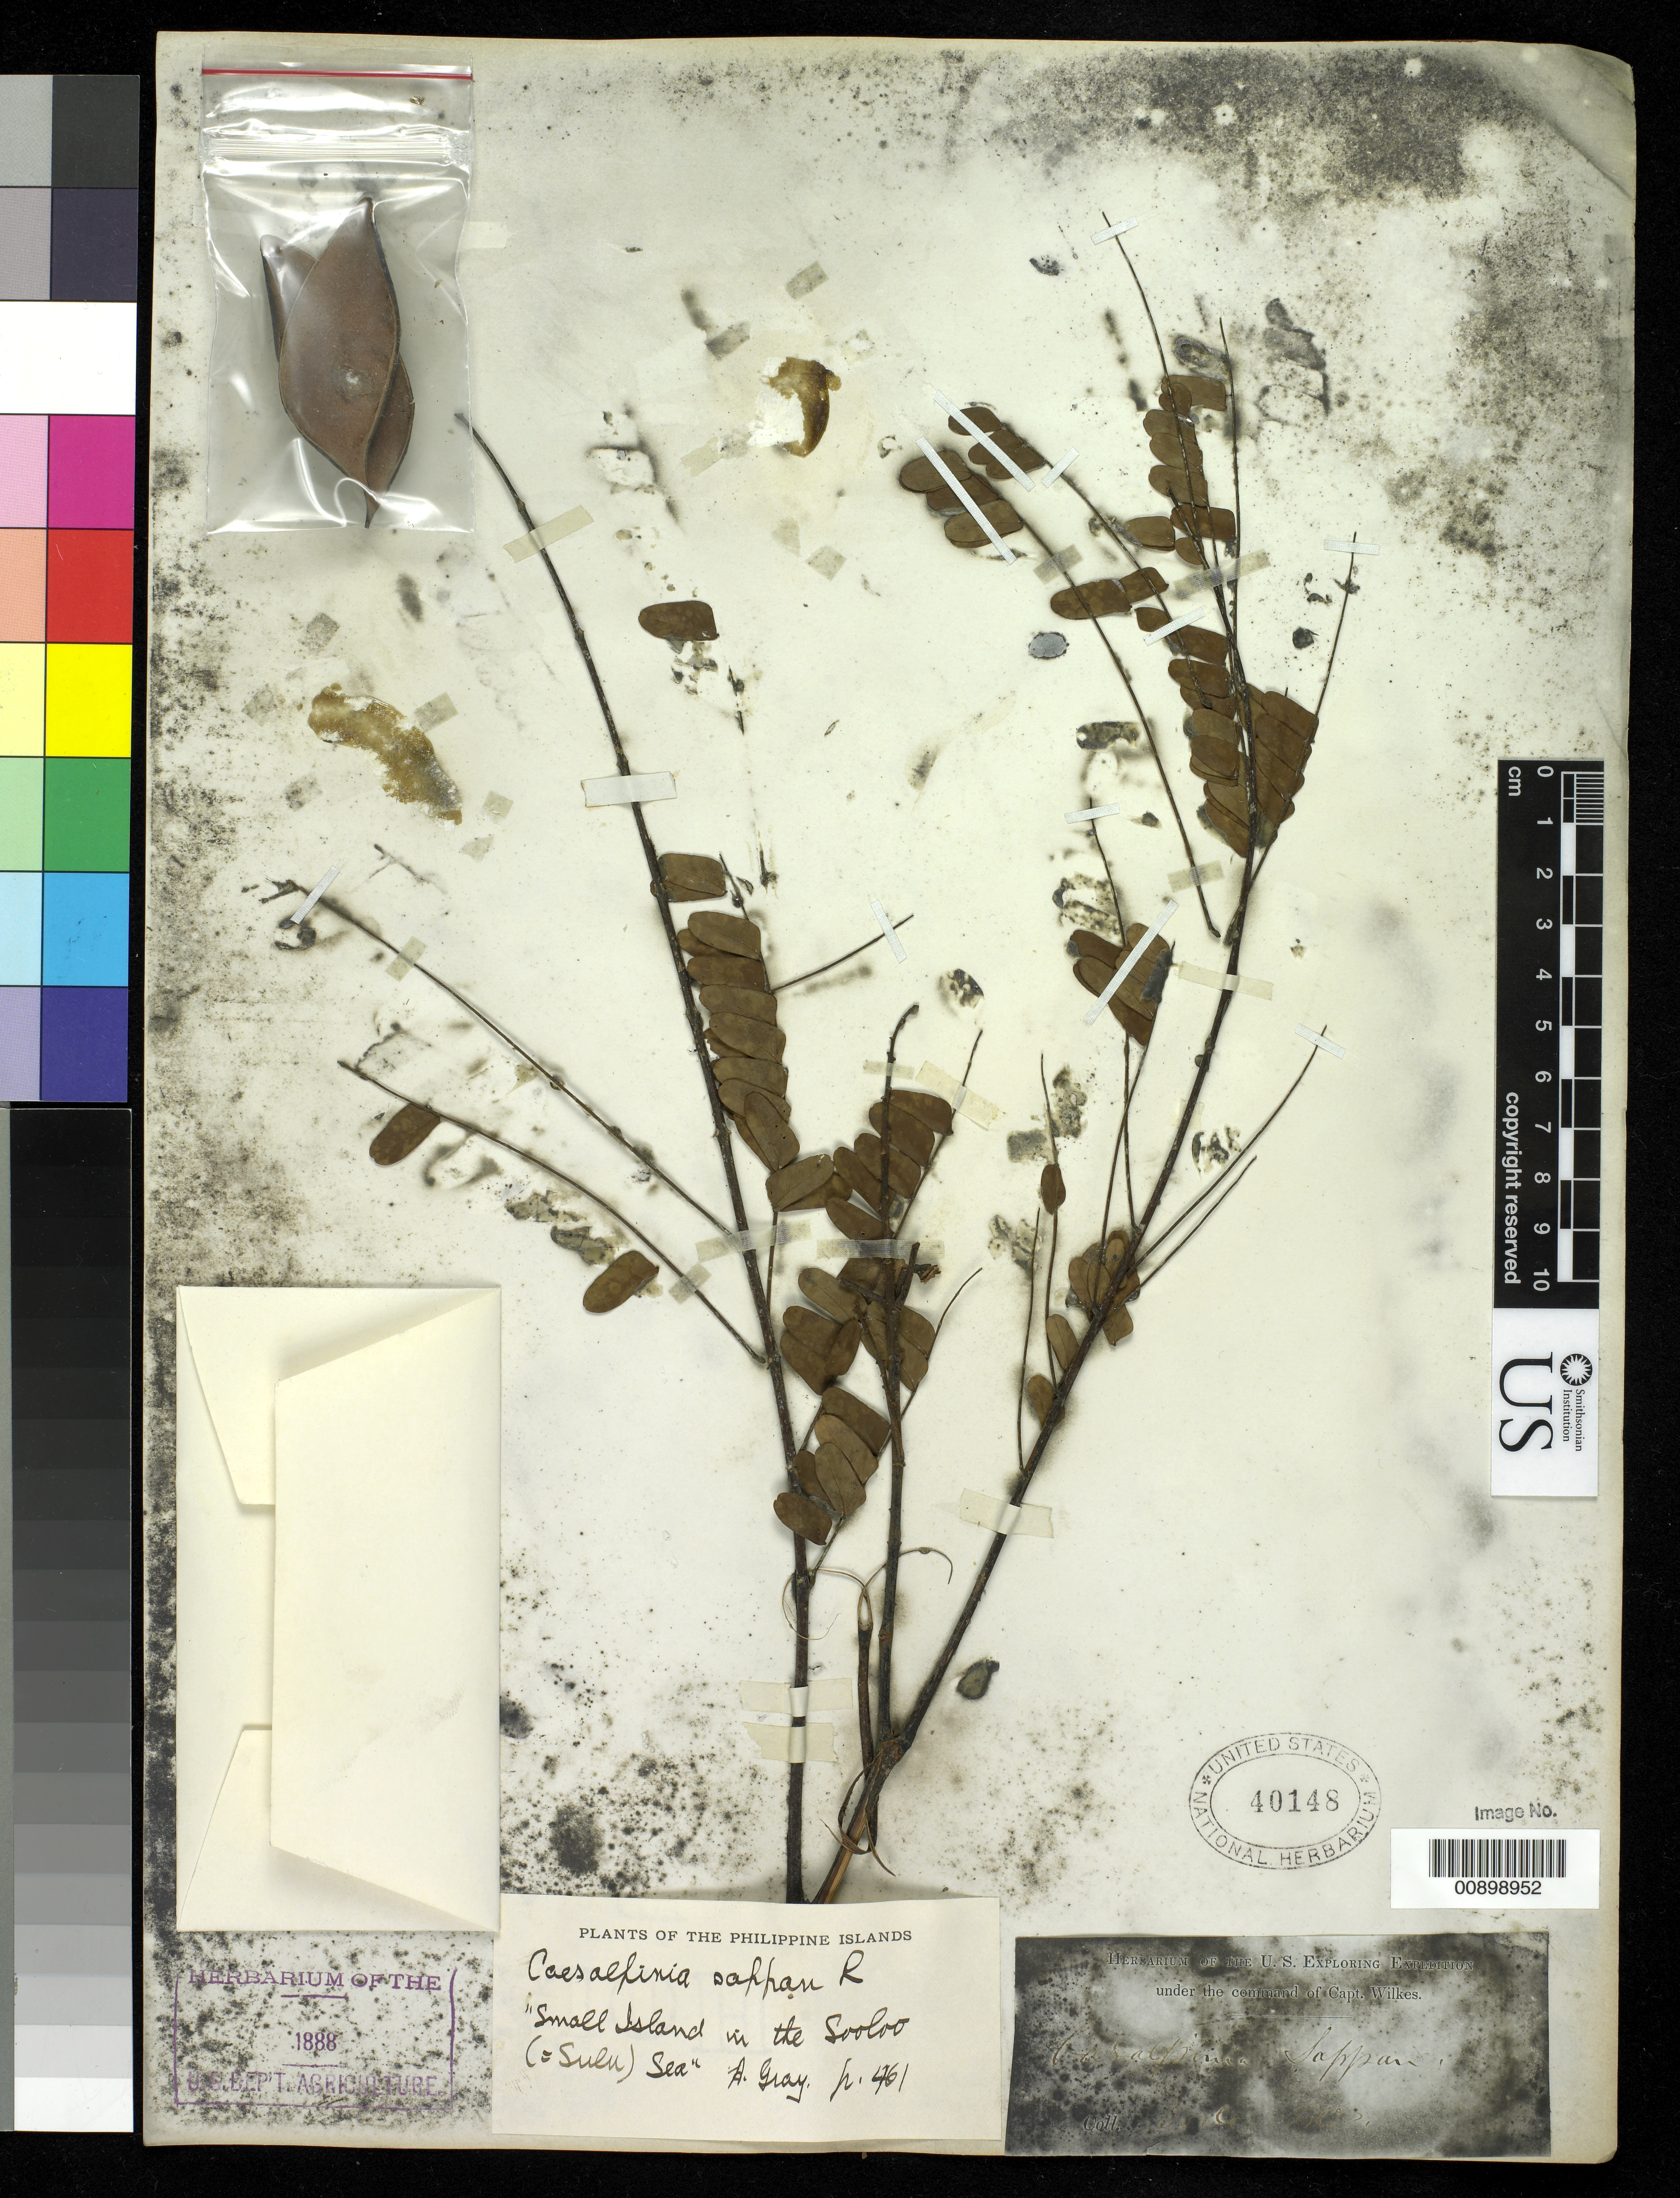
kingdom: Plantae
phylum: Tracheophyta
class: Magnoliopsida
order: Fabales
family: Fabaceae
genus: Biancaea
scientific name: Biancaea sappan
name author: (L.) Tod.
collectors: Wilkes Explor. Exped.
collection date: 1838/1842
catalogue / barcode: US 40248